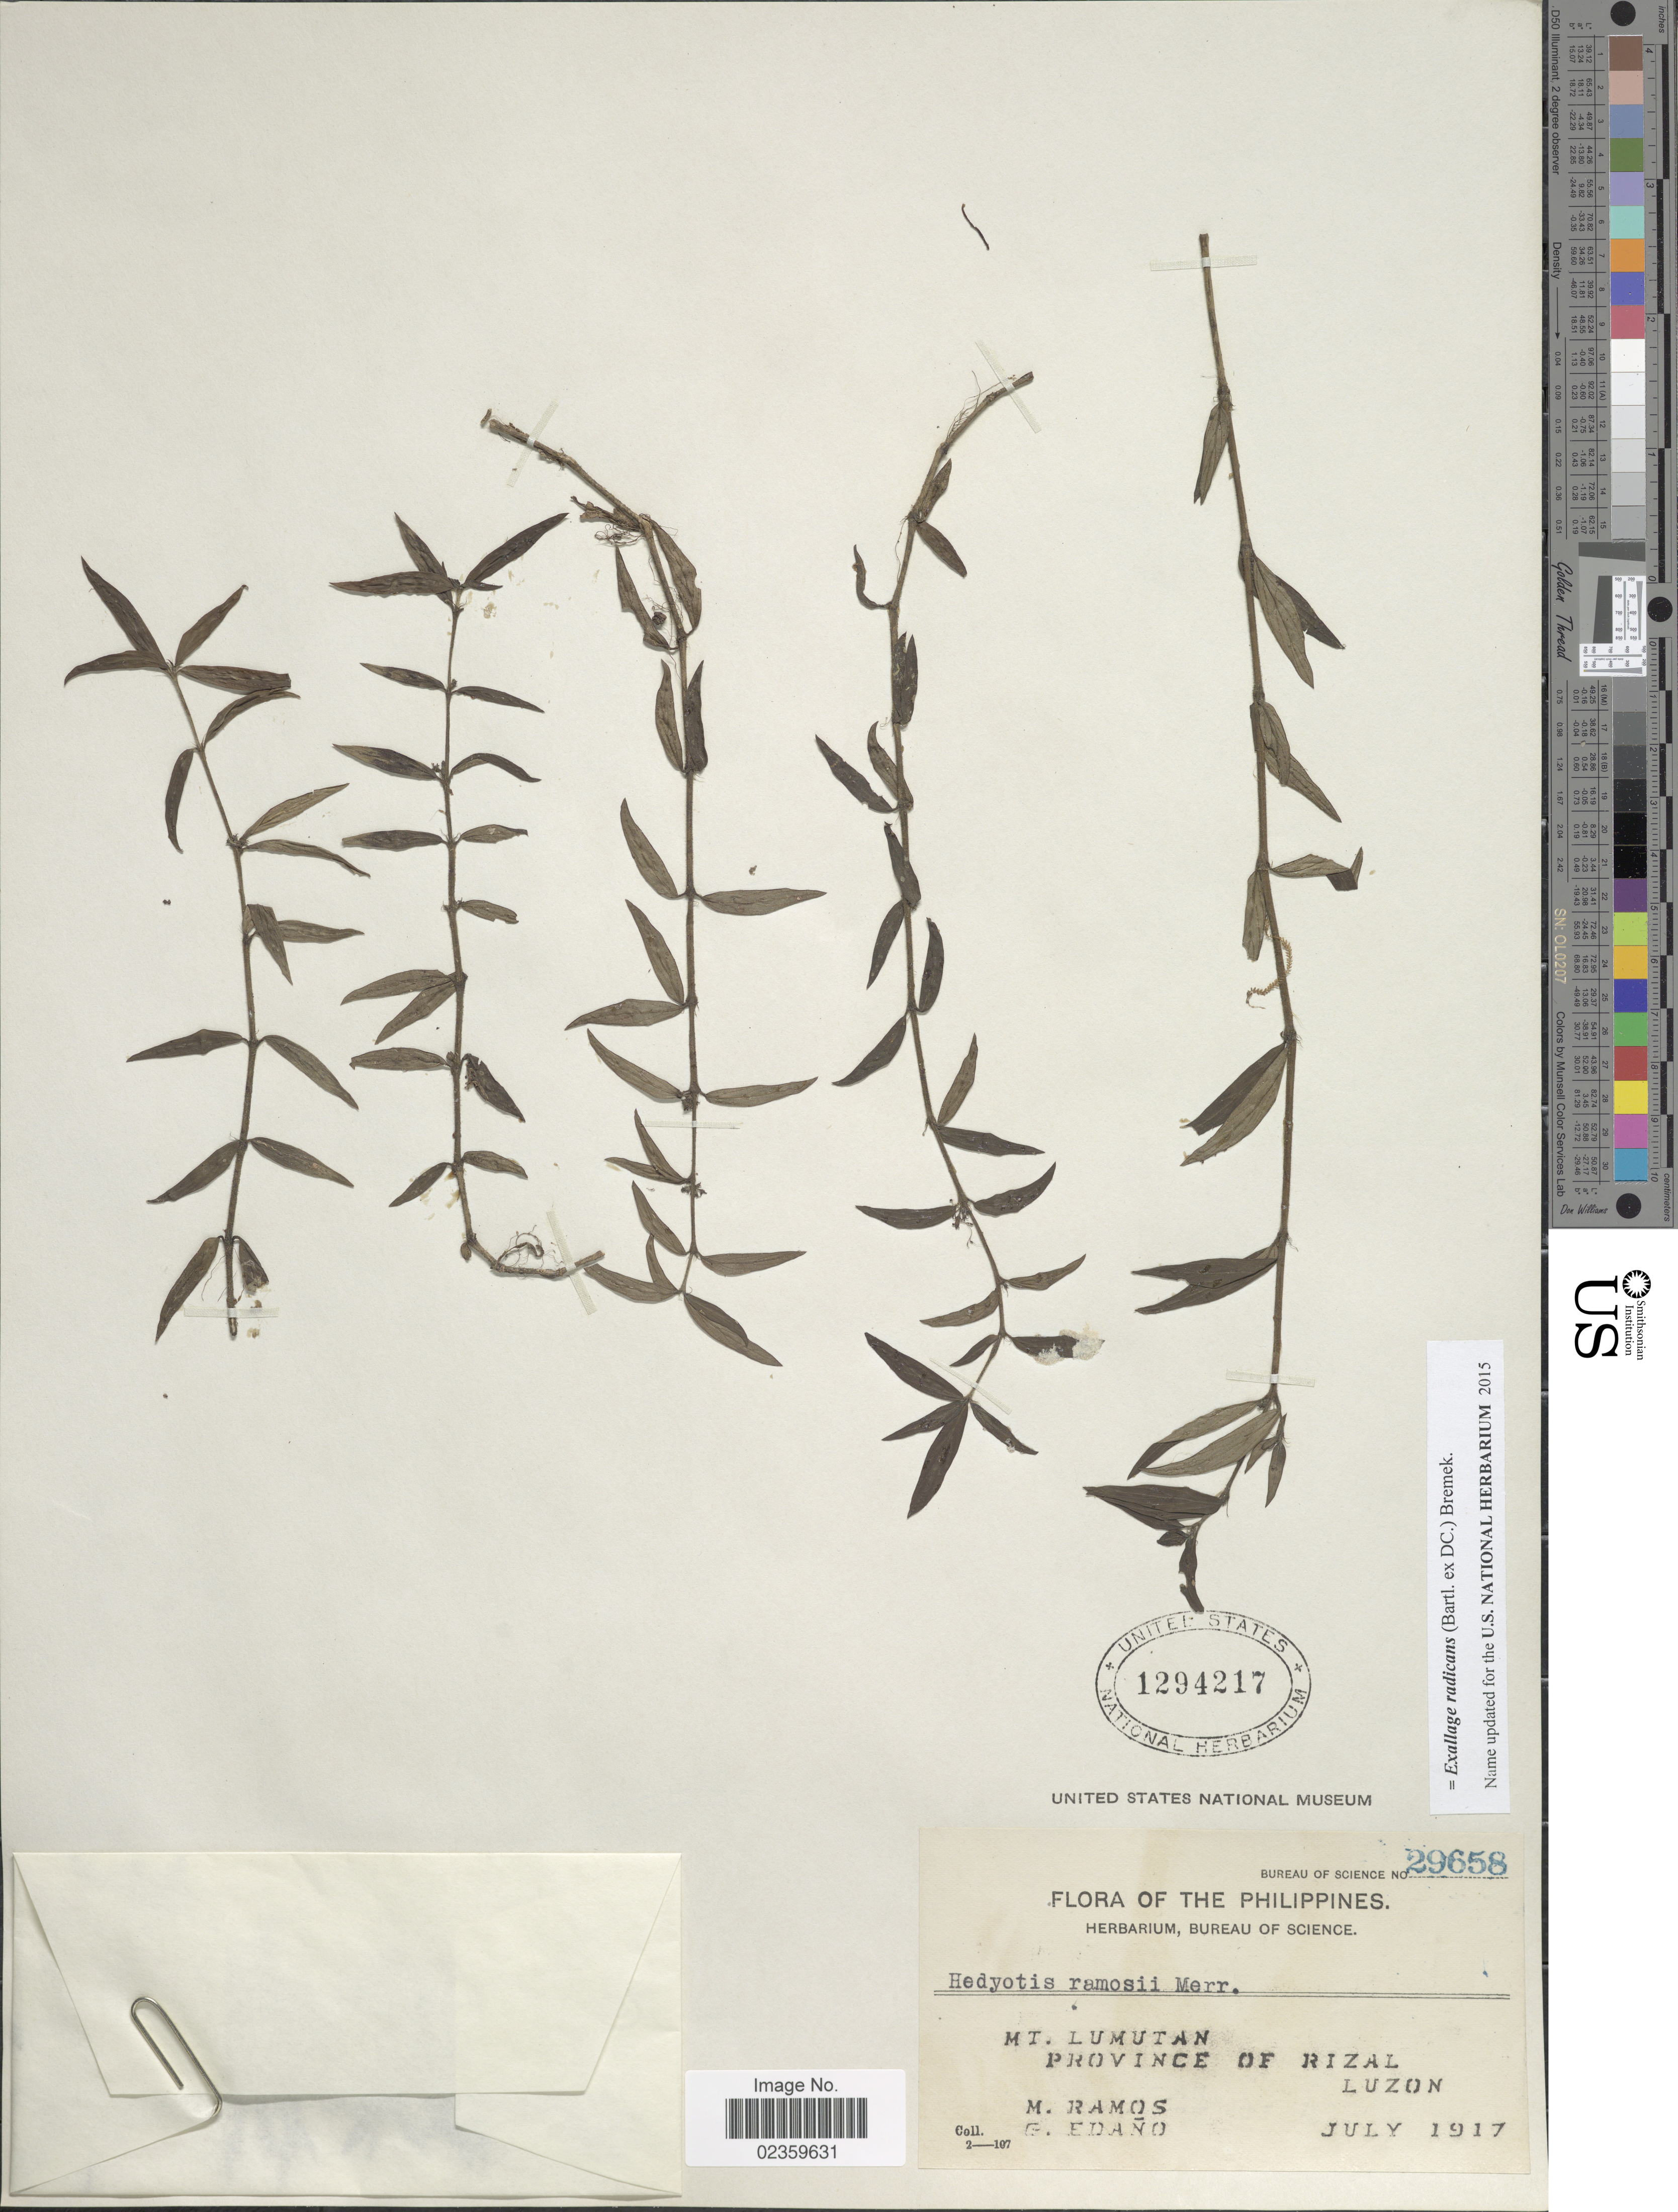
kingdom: Plantae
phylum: Tracheophyta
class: Magnoliopsida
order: Gentianales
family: Rubiaceae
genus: Exallage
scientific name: Exallage radicans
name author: (Bartl. ex DC.) Bremek.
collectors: M. Ramos & G. Edaño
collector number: Bureau of Science 29658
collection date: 1917-07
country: Philippines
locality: Mt. Lumutan. Province of Rizal. Luzon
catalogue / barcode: US 1294217